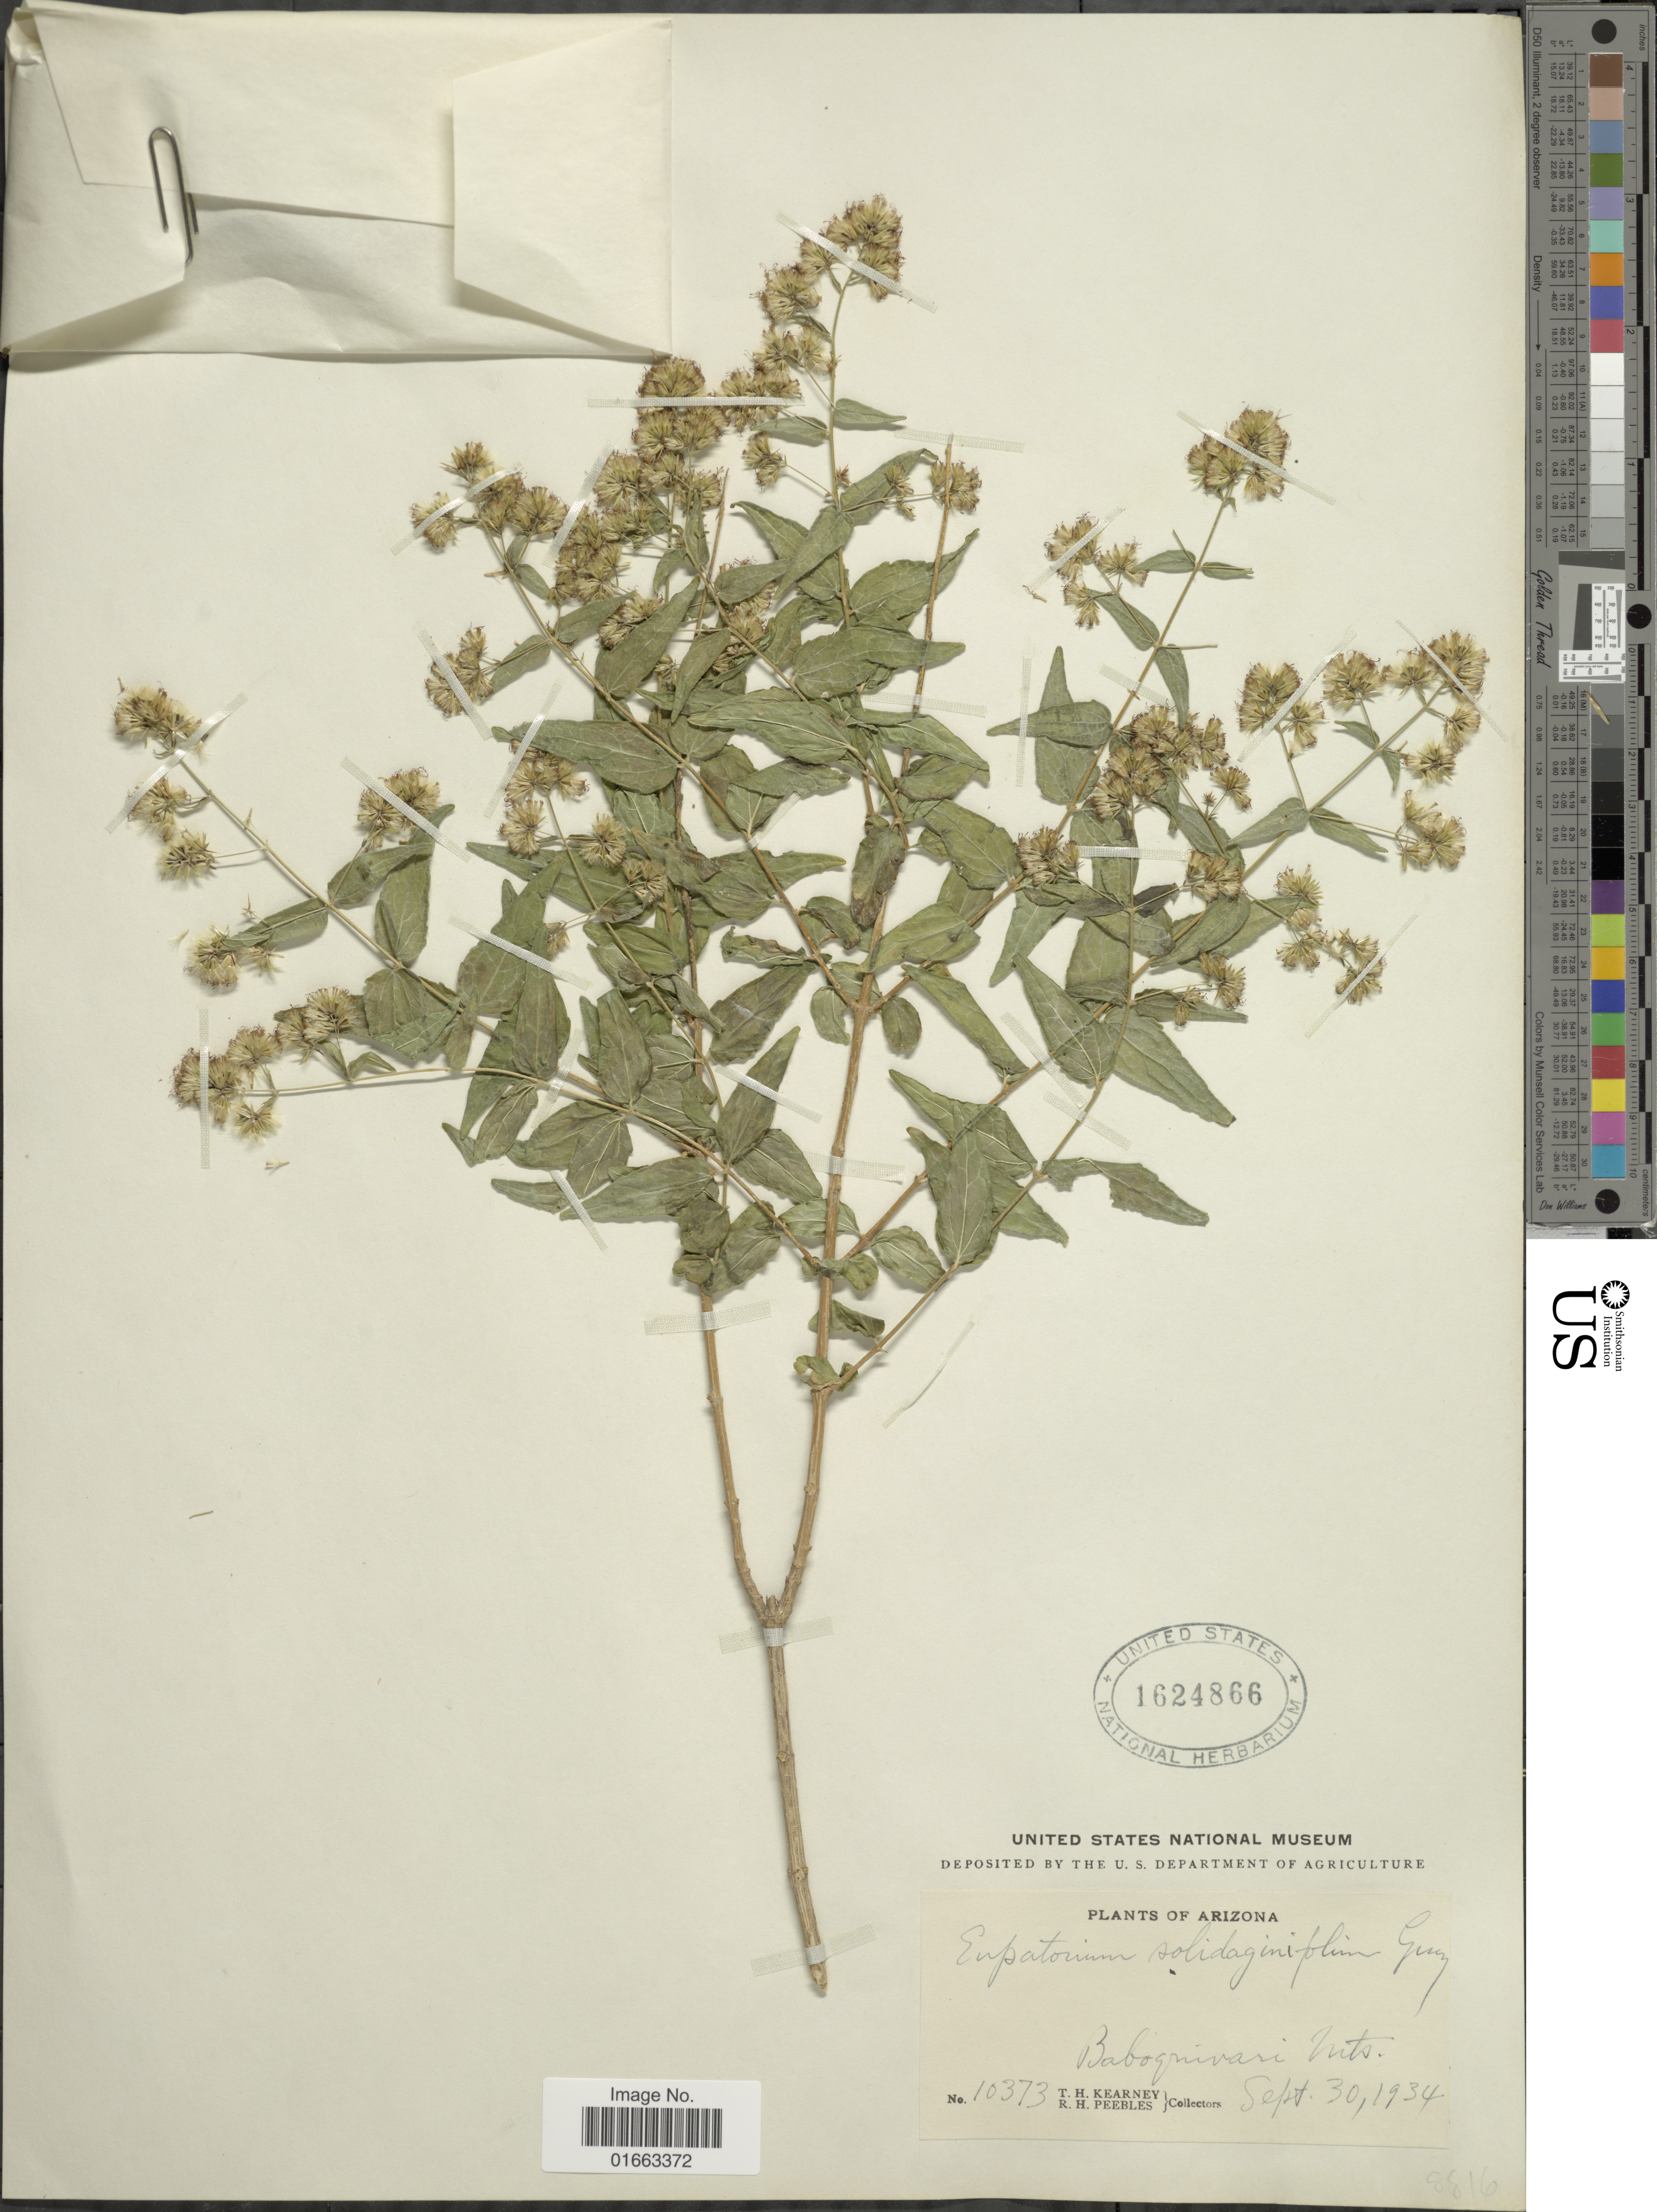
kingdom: Plantae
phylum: Tracheophyta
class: Magnoliopsida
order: Asterales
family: Asteraceae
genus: Koanophyllon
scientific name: Koanophyllon solidaginifolium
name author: (A. Gray) R.M. King & H. Rob.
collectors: T. H. Kearney & R. H. Peebles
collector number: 10373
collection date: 1934-09-30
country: United States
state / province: Arizona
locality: Baboquivari Mts.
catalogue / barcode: US 1624866